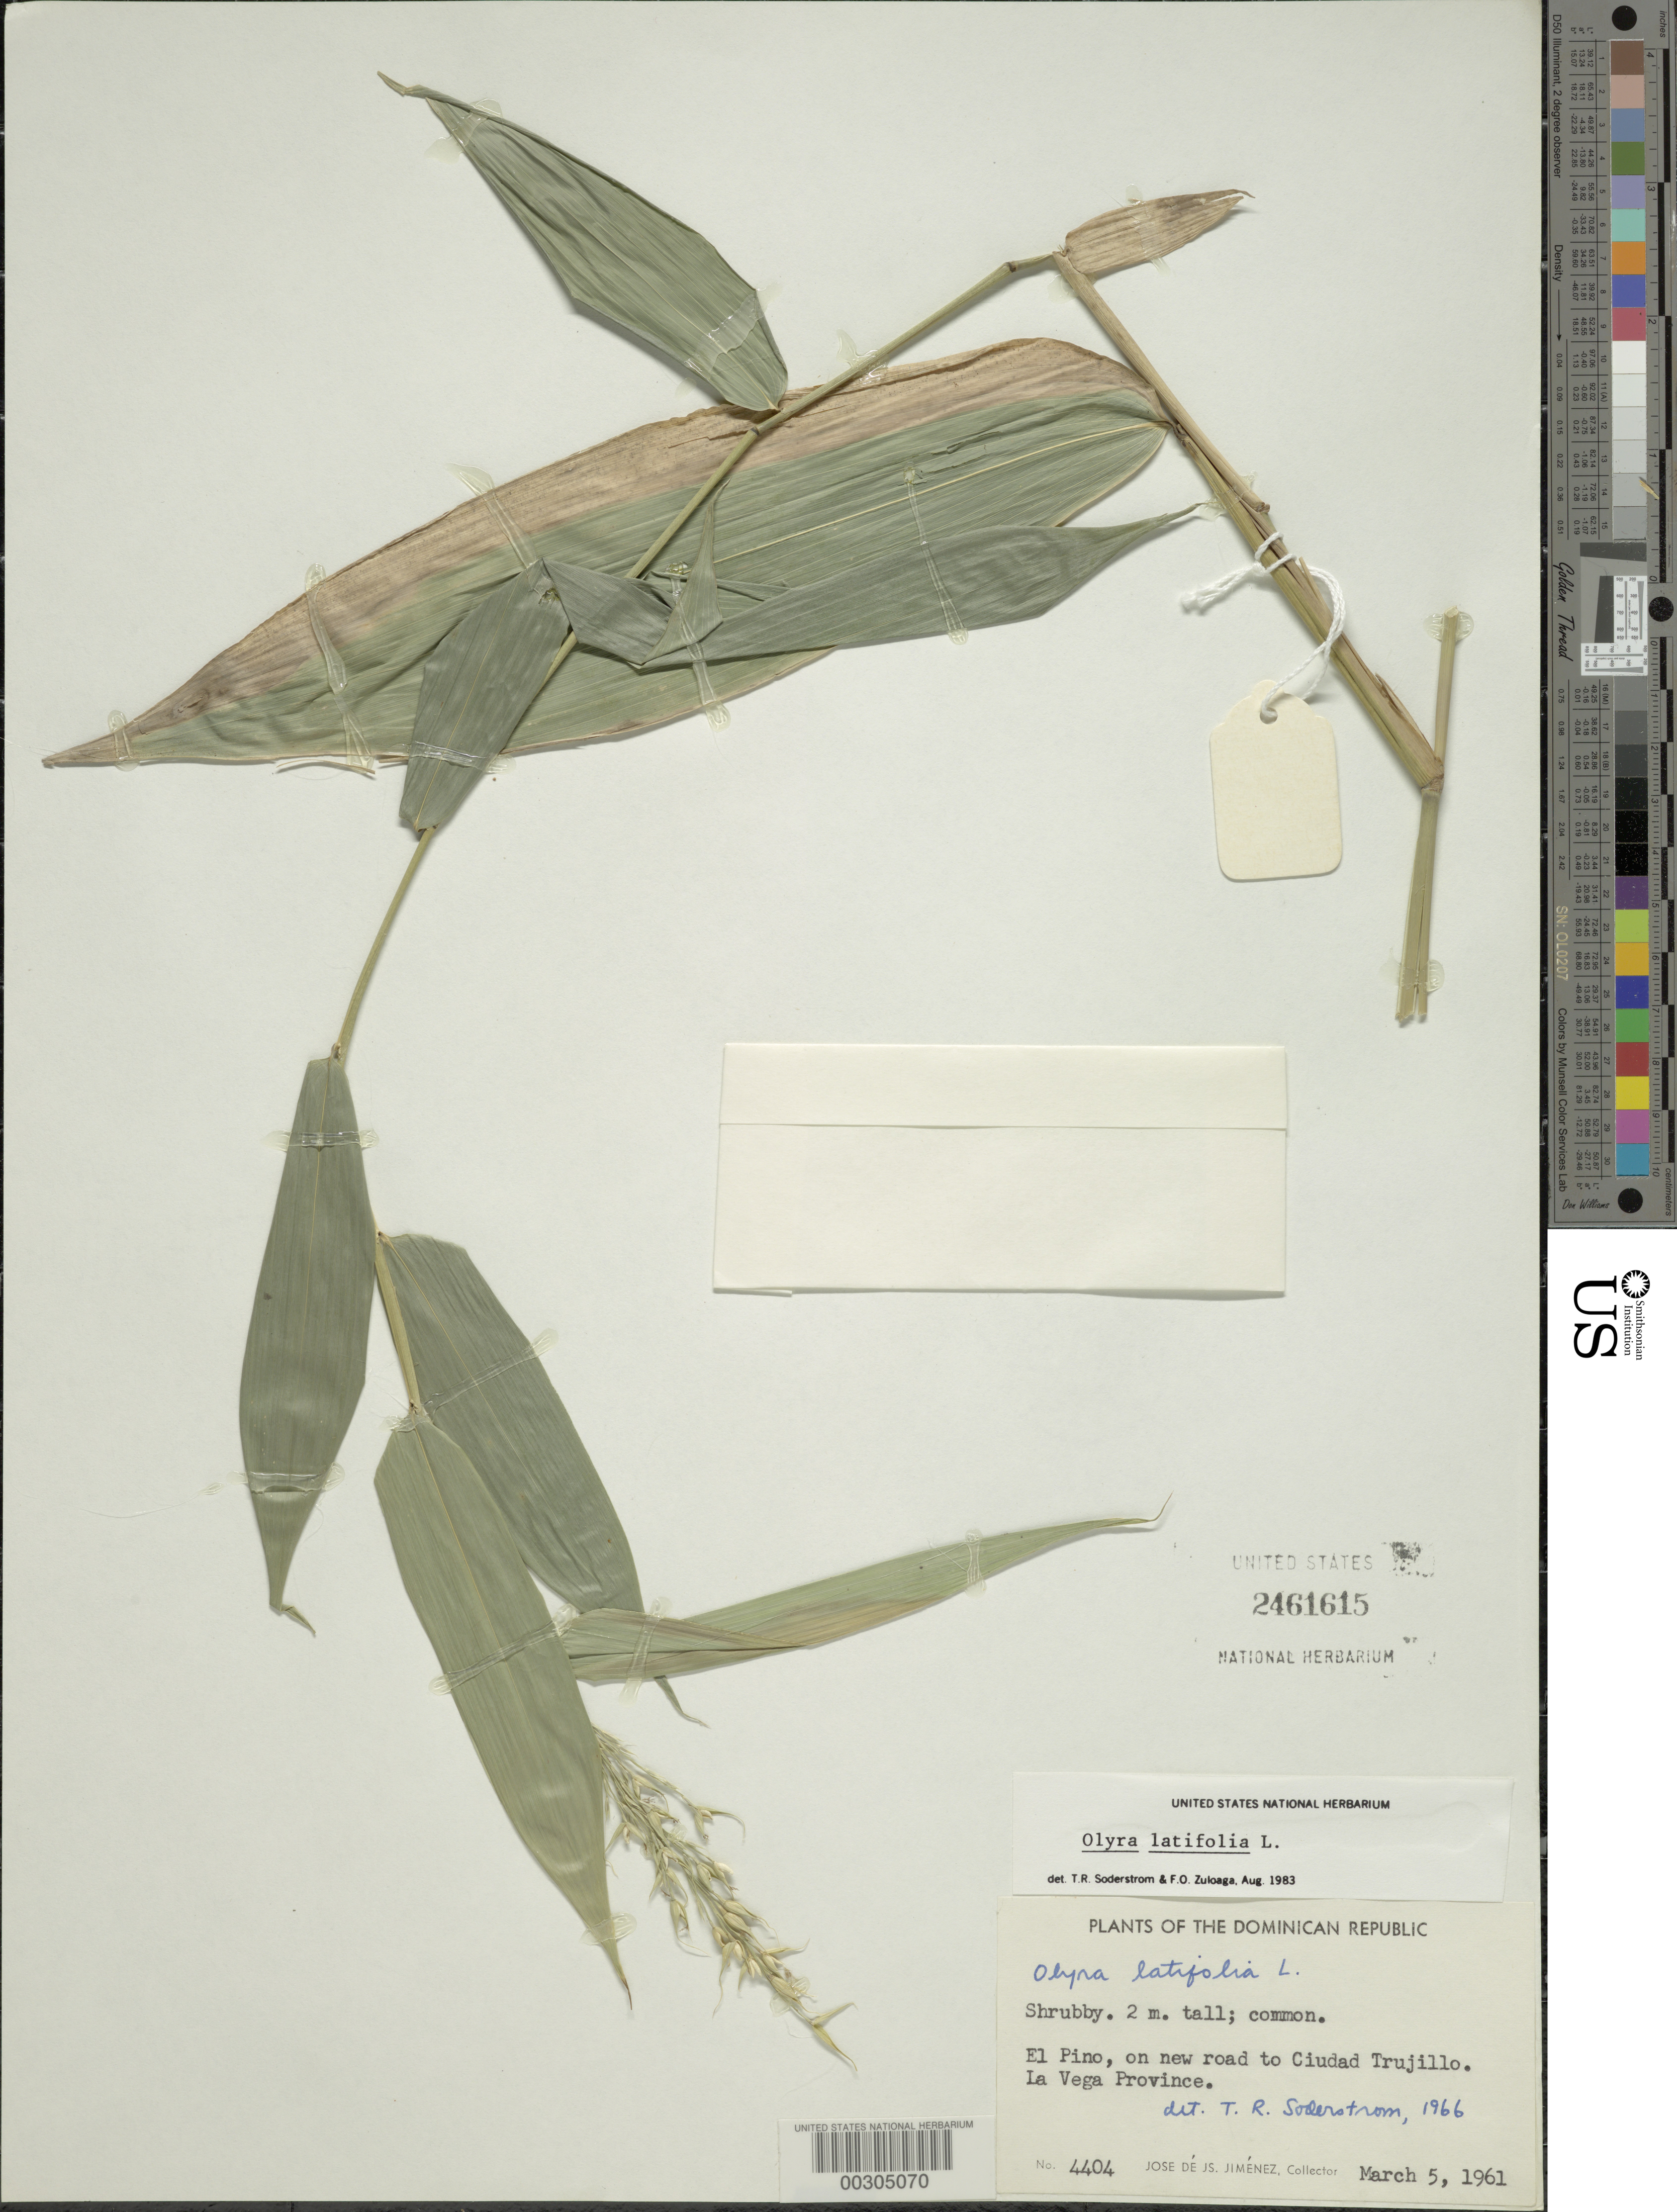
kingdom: Plantae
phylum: Tracheophyta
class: Liliopsida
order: Poales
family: Poaceae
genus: Olyra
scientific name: Olyra latifolia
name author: L.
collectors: J. J. Jiménez Almonte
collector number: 4404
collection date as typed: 05 Mar 1961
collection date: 1961-03-05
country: Dominican Republic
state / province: La Vega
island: Hispaniola Island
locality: El pino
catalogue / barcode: US 2461615